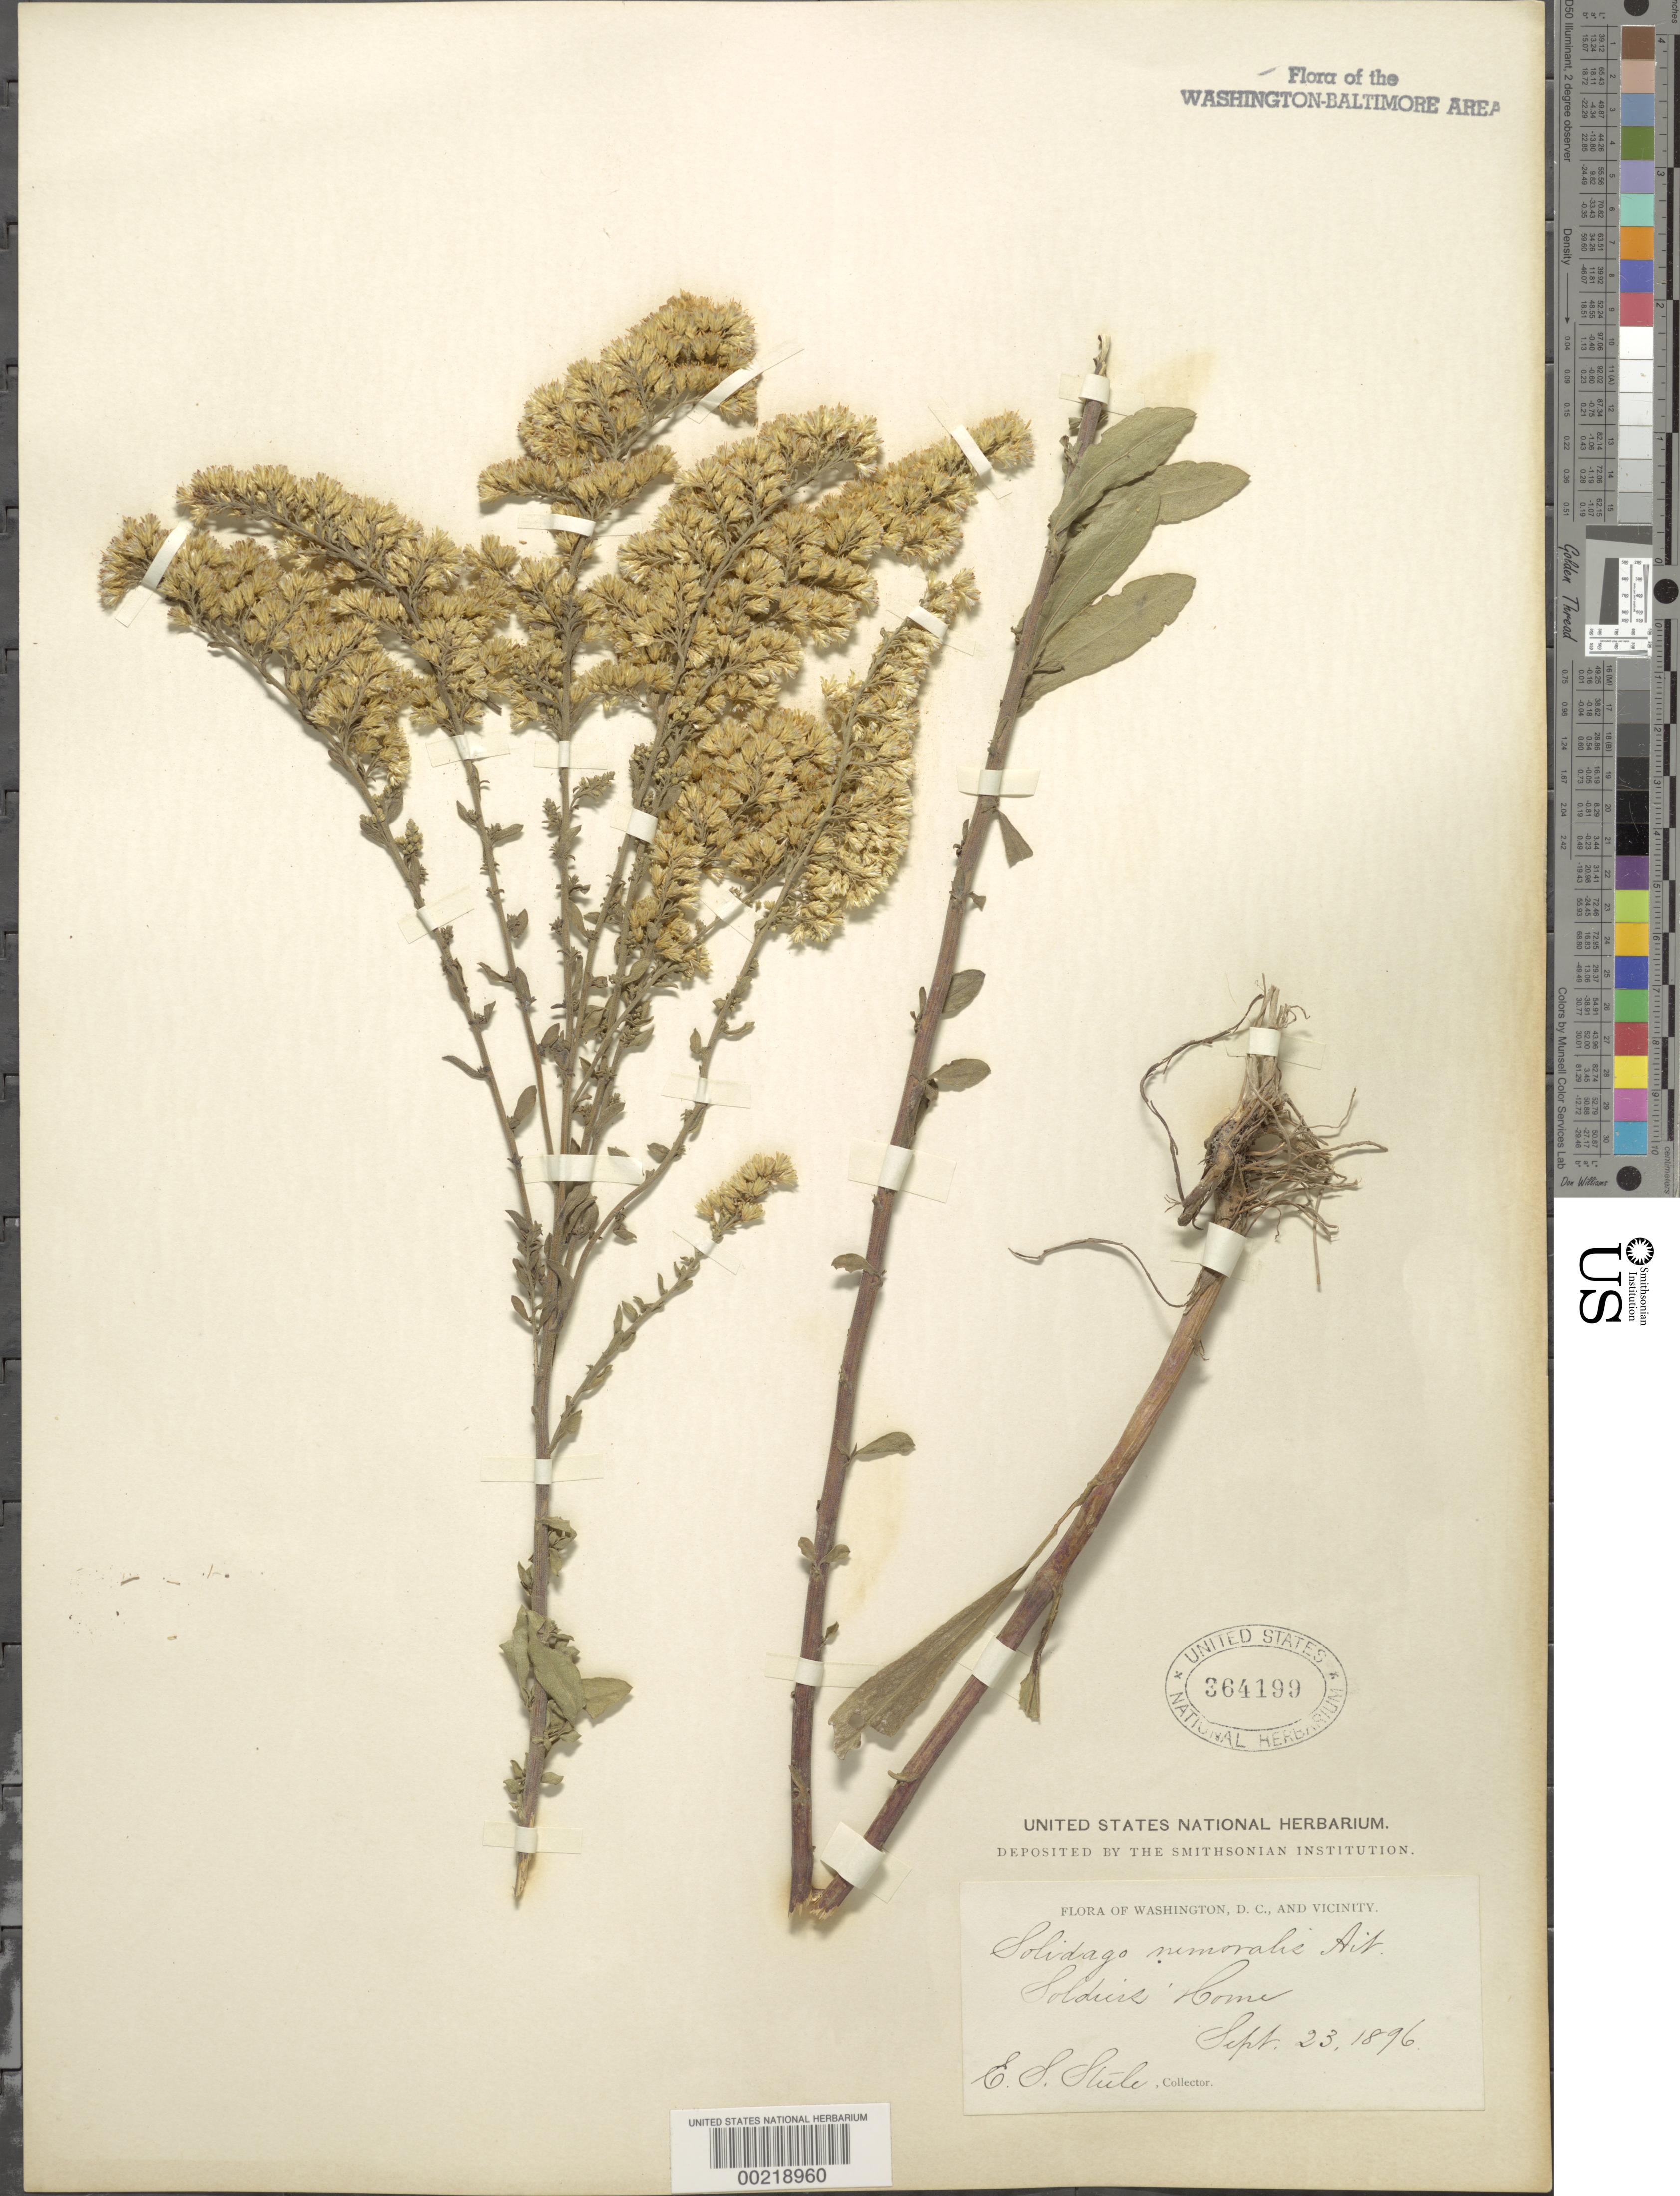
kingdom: Plantae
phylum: Tracheophyta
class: Magnoliopsida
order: Asterales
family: Asteraceae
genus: Solidago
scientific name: Solidago nemoralis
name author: Aiton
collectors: E. Steele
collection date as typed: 23 Sep 1896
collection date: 1896-09-23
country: United States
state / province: District of Columbia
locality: Soldiers Home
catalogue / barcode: US 364199